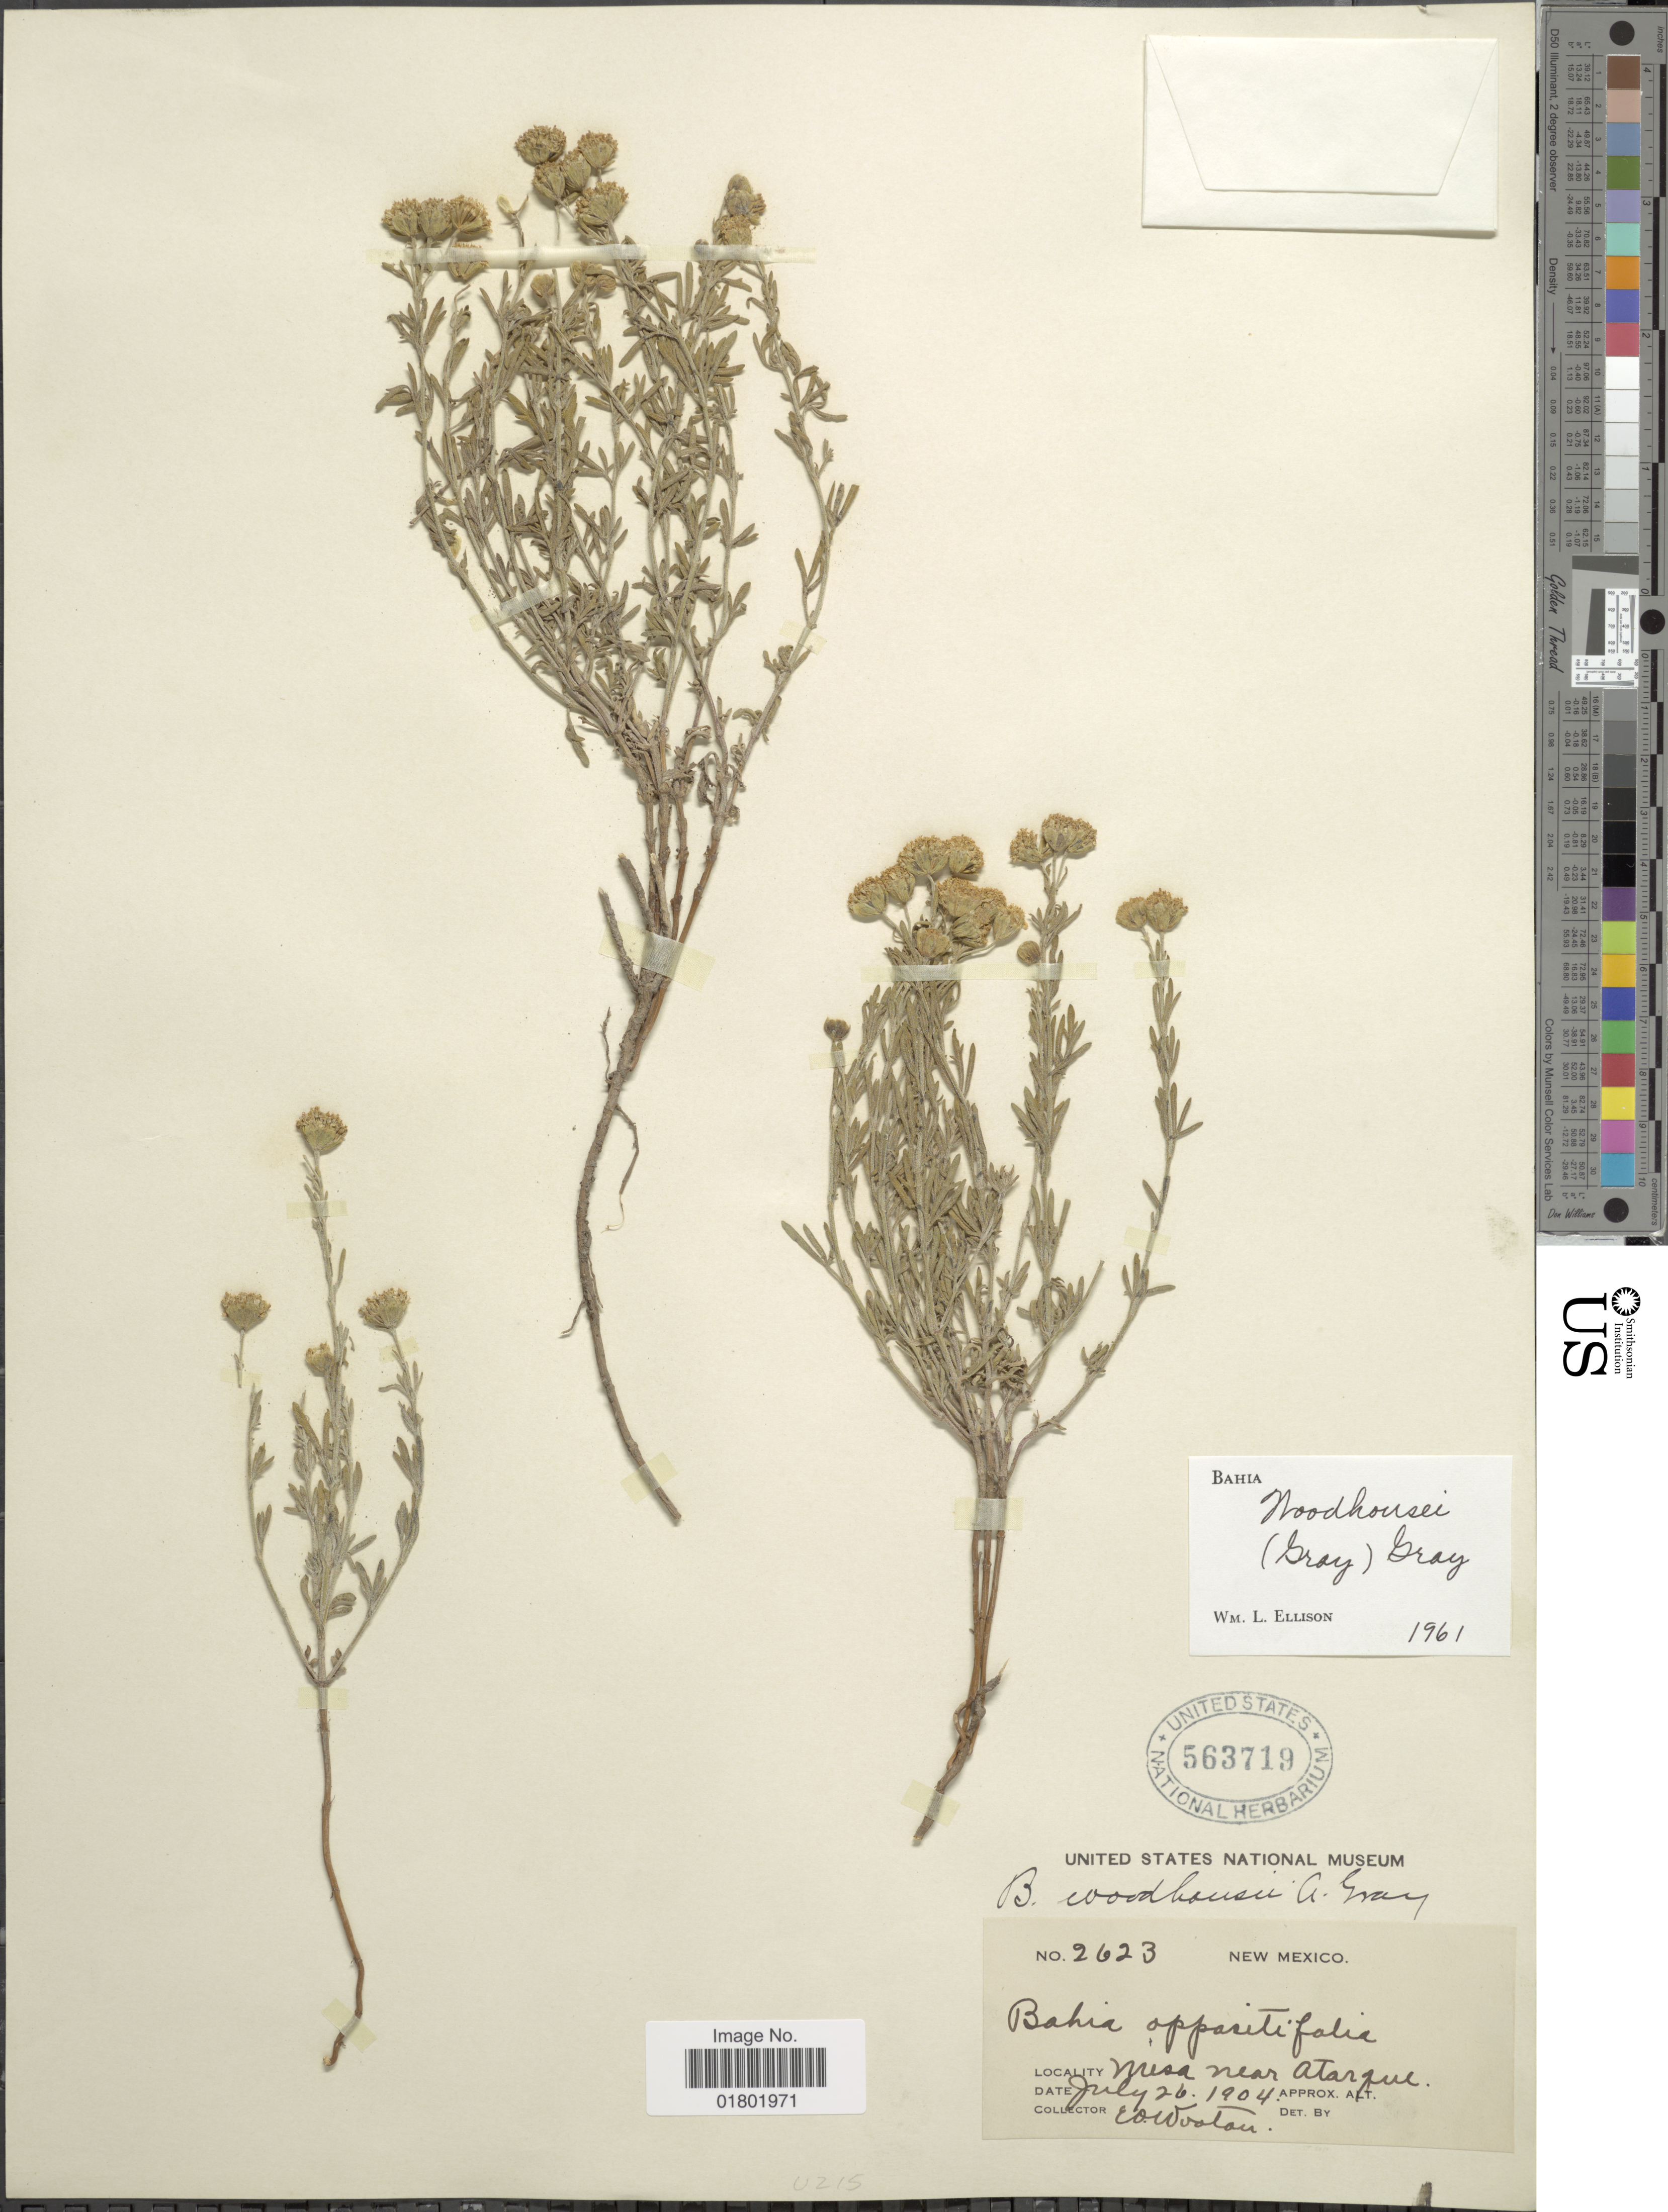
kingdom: Plantae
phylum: Tracheophyta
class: Magnoliopsida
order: Asterales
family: Asteraceae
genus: Bahia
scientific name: Bahia woodhousei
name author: A. Gray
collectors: E. O. Wooton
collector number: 2623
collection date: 1904-07-26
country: United States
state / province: New Mexico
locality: Mesa near Atarque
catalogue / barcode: US 563719